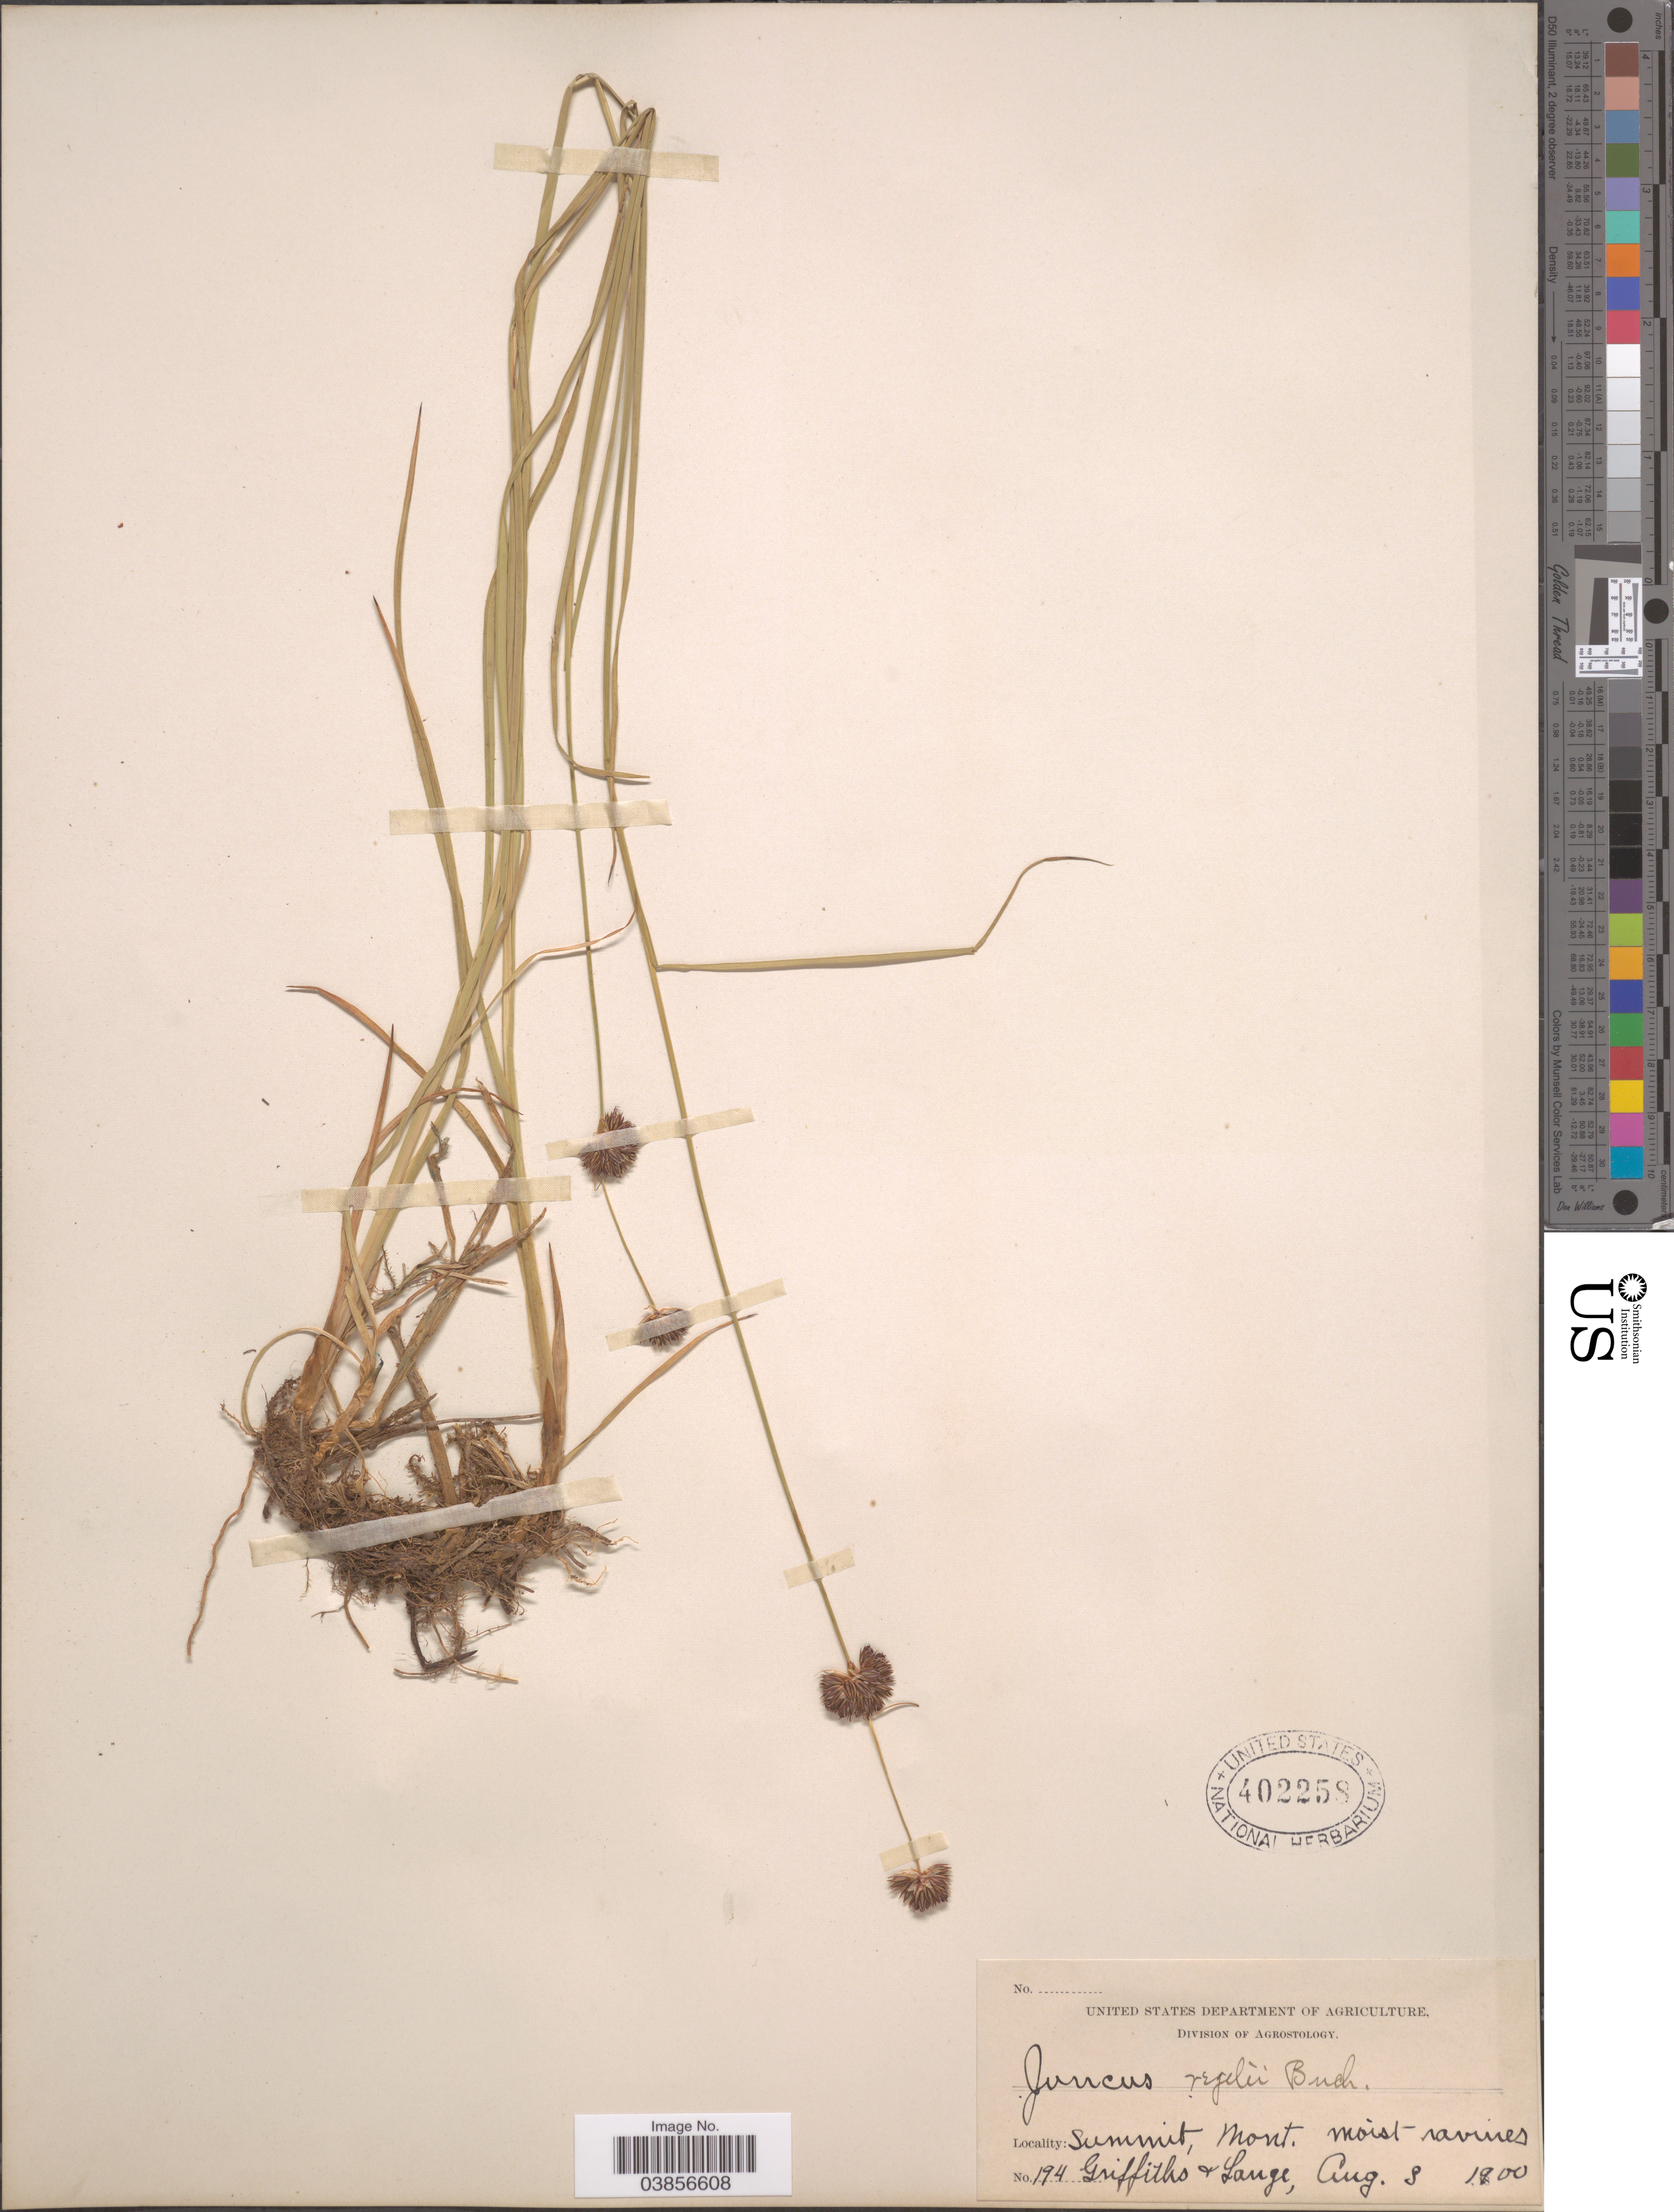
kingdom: Plantae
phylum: Tracheophyta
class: Liliopsida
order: Poales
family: Juncaceae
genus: Juncus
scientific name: Juncus regelii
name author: Buchenau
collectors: -- Griffiths & -- Lange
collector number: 194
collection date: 1900-08-03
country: United States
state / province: Montana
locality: Summit, Mont. Moist ravines.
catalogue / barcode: US 402258